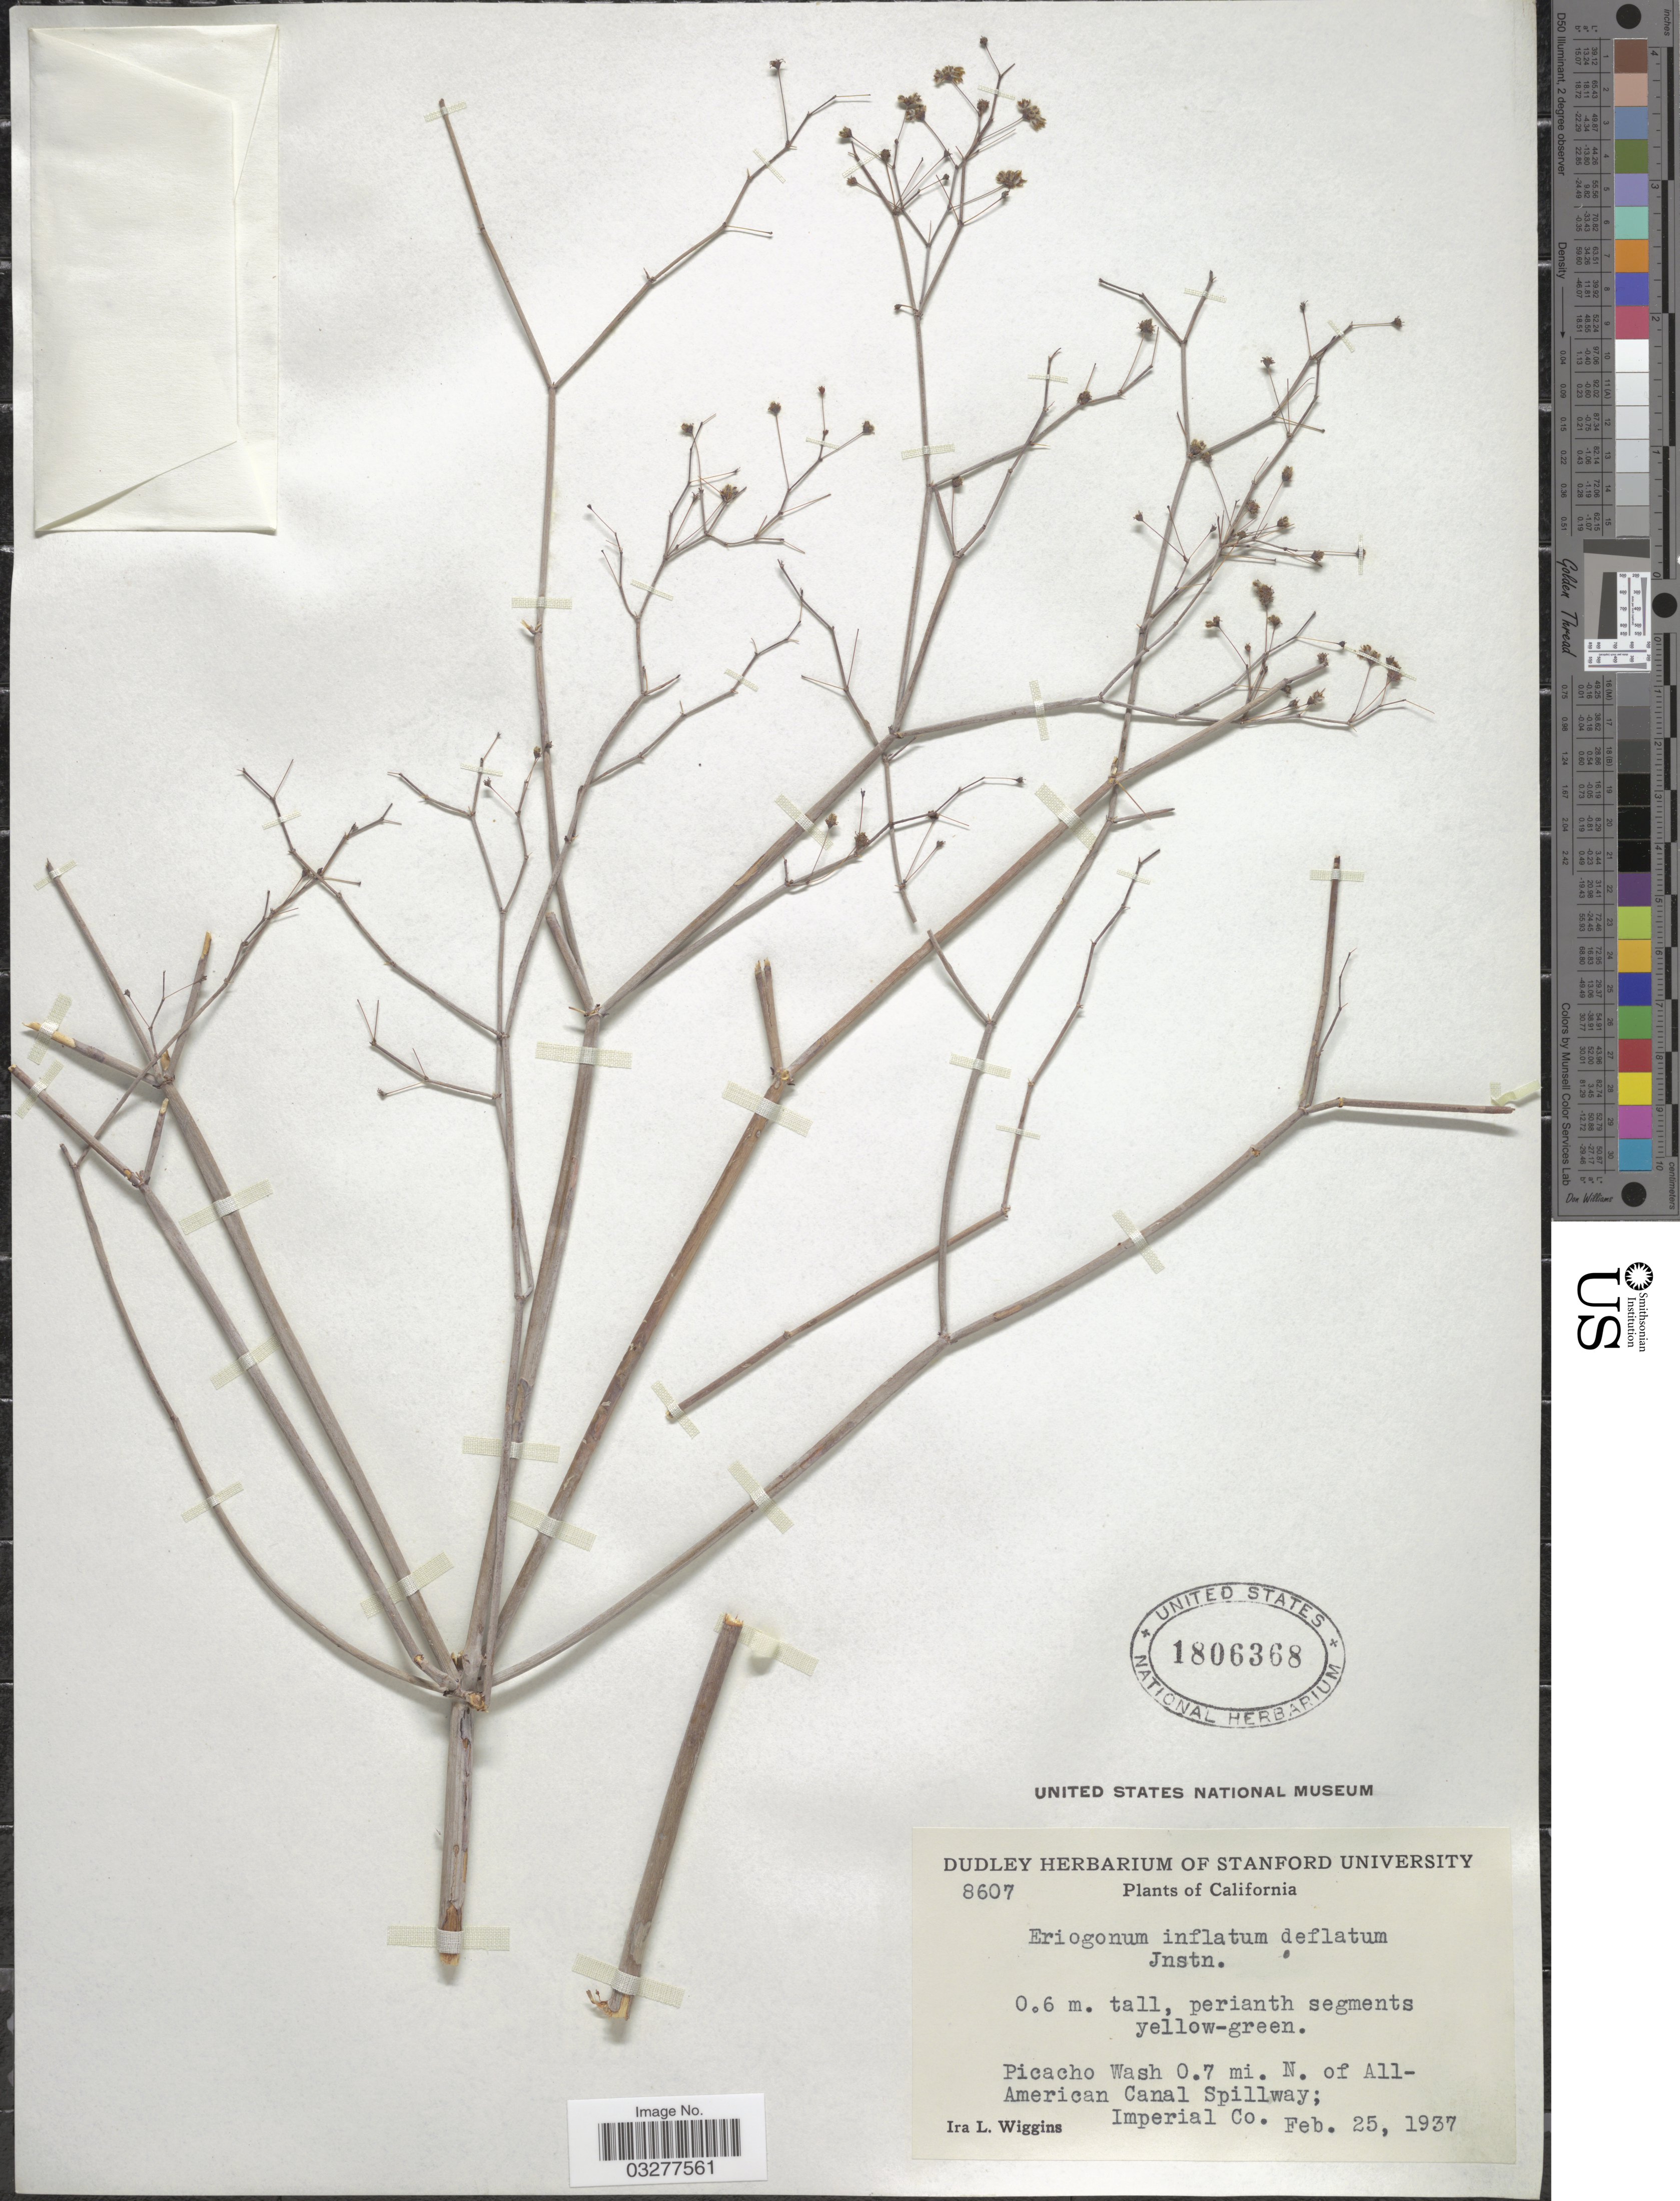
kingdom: Plantae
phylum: Tracheophyta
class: Magnoliopsida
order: Caryophyllales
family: Polygonaceae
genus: Eriogonum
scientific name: Eriogonum inflatum var. deflatum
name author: I.M. Johnst.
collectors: I. L. Wiggins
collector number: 8607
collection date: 1937-02-25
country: United States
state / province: California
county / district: Imperial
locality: Picacho Wash 0.7 mi. N. of All-American Canal Spillway; Imperial Co.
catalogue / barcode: US 1806368